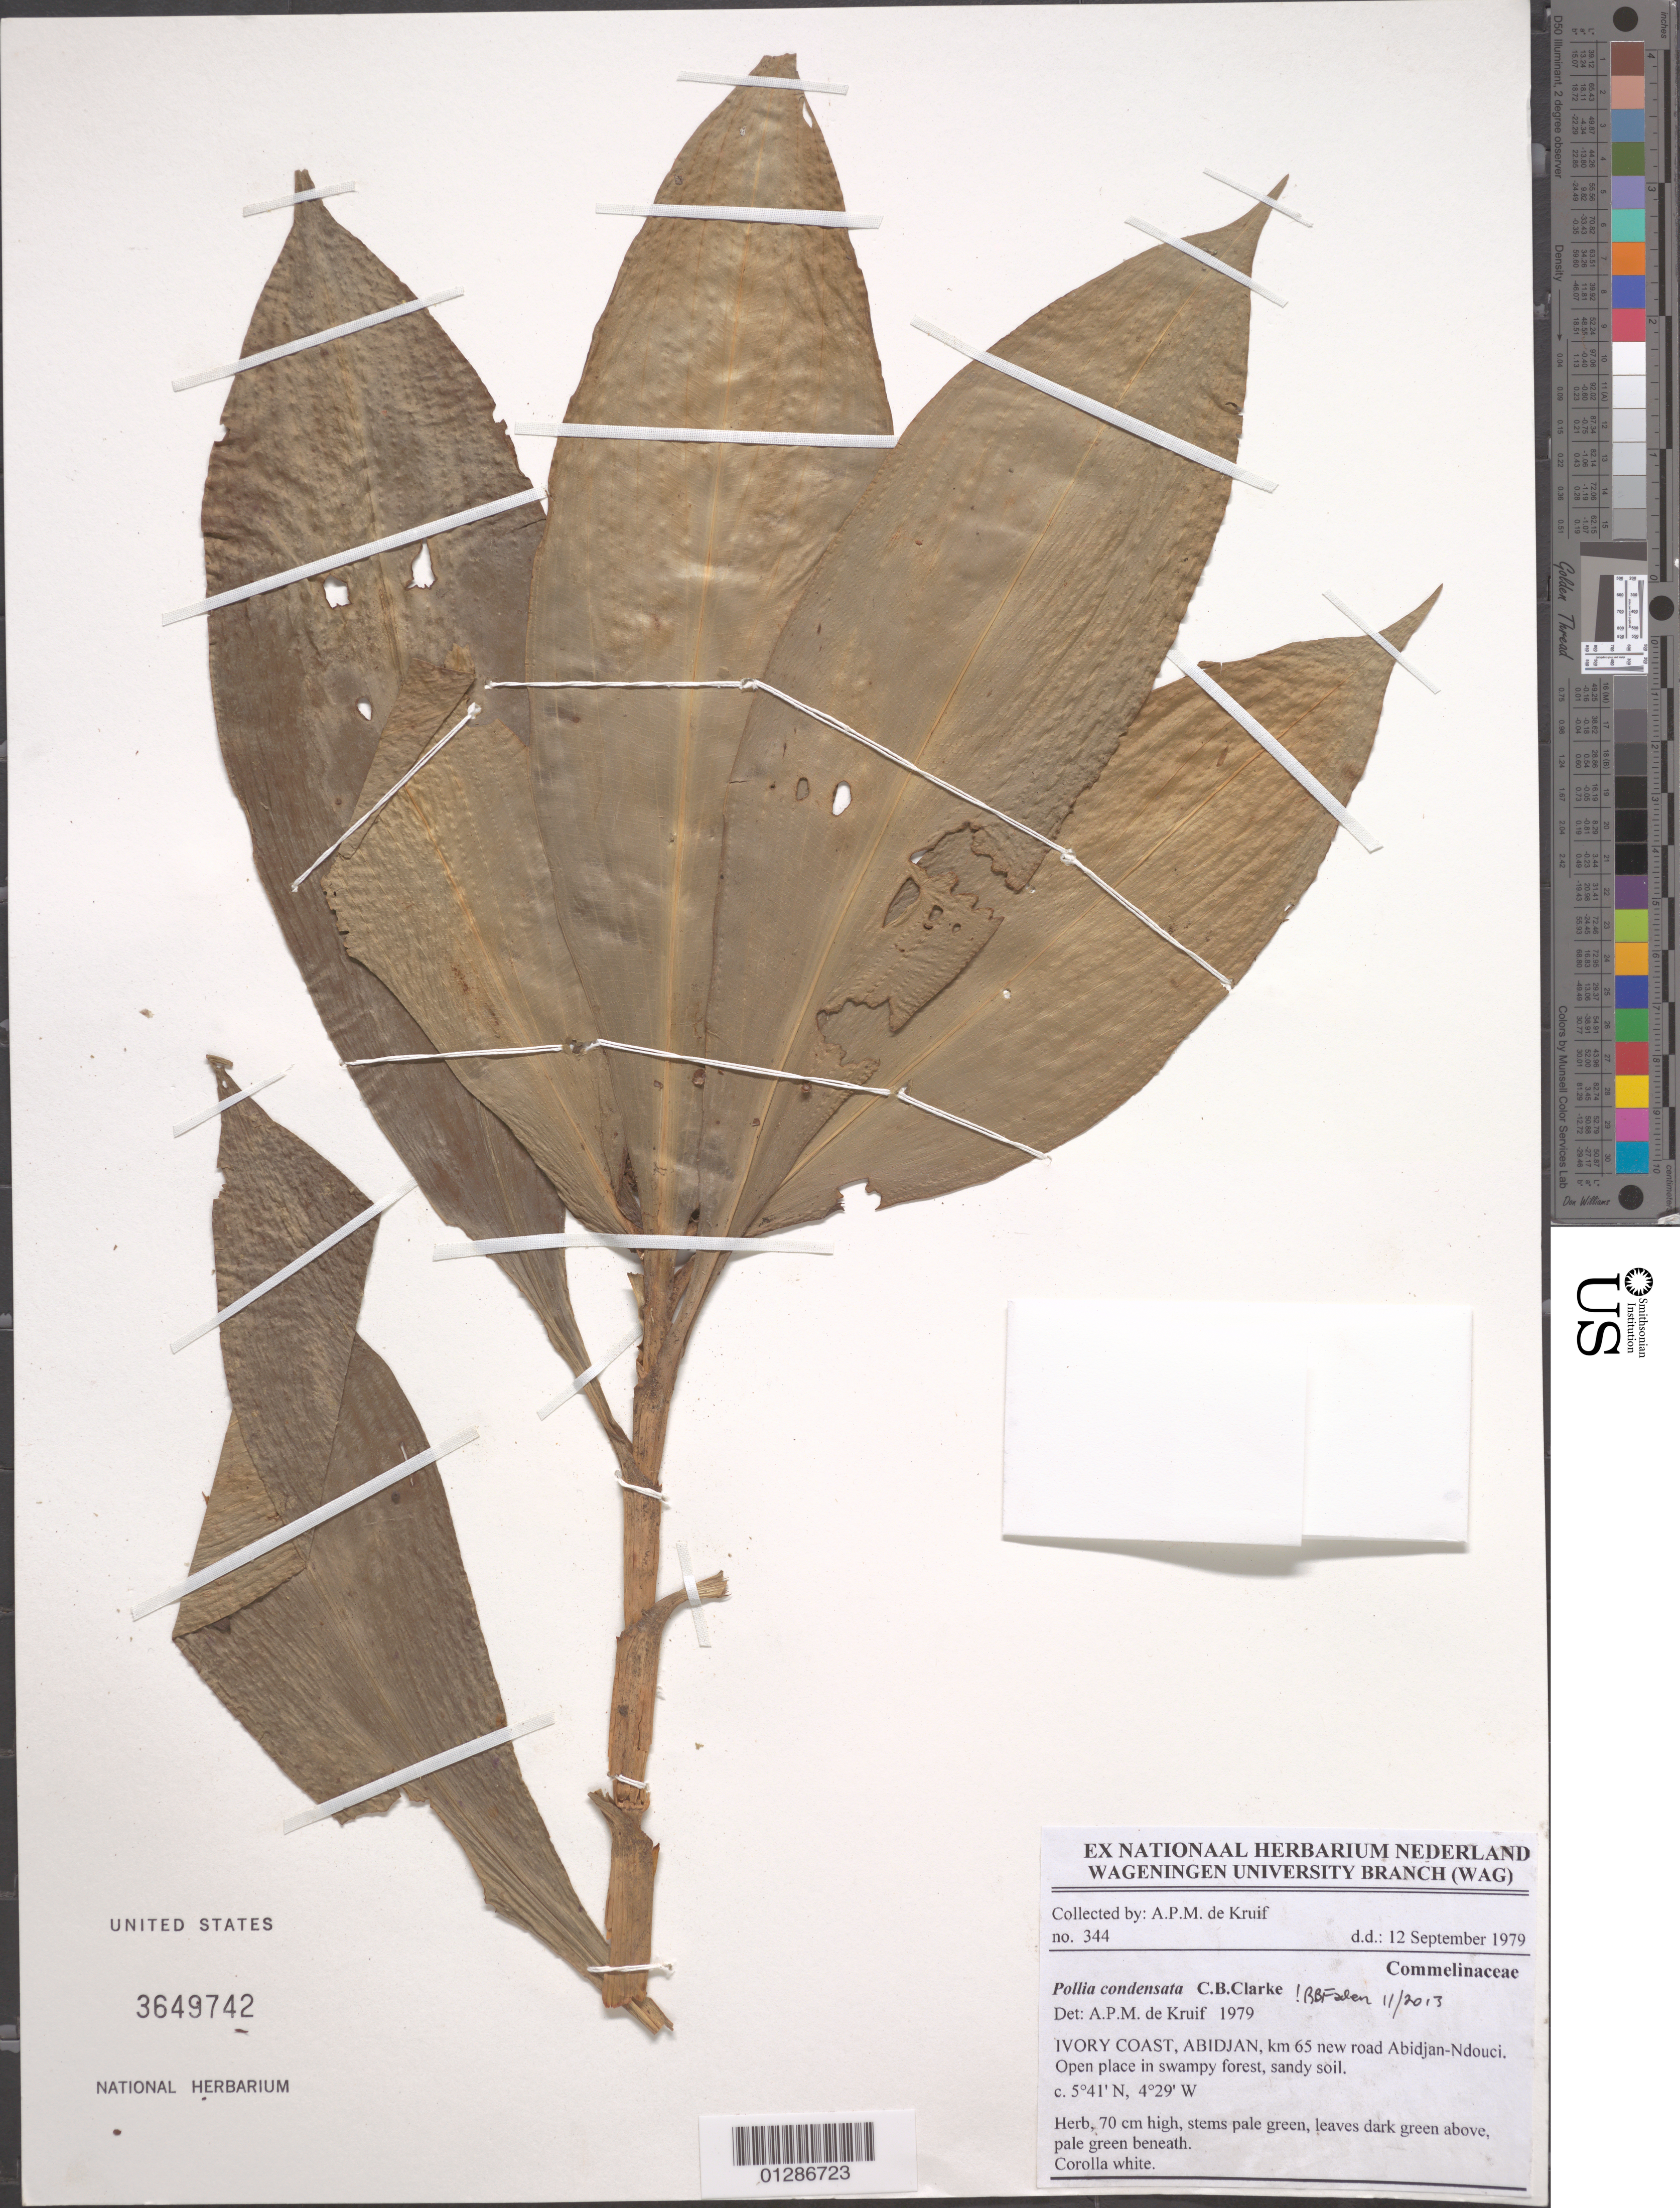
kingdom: Plantae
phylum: Tracheophyta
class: Liliopsida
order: Commelinales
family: Commelinaceae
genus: Pollia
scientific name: Pollia condensata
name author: C.B. Clarke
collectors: A. P. de Kruif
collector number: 344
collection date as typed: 12 Sep 1979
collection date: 1979-09-12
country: Ivory Coast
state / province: Abidjan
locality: Km 65 new road Abidjan-Ndouci.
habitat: Herb.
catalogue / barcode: US 3649742